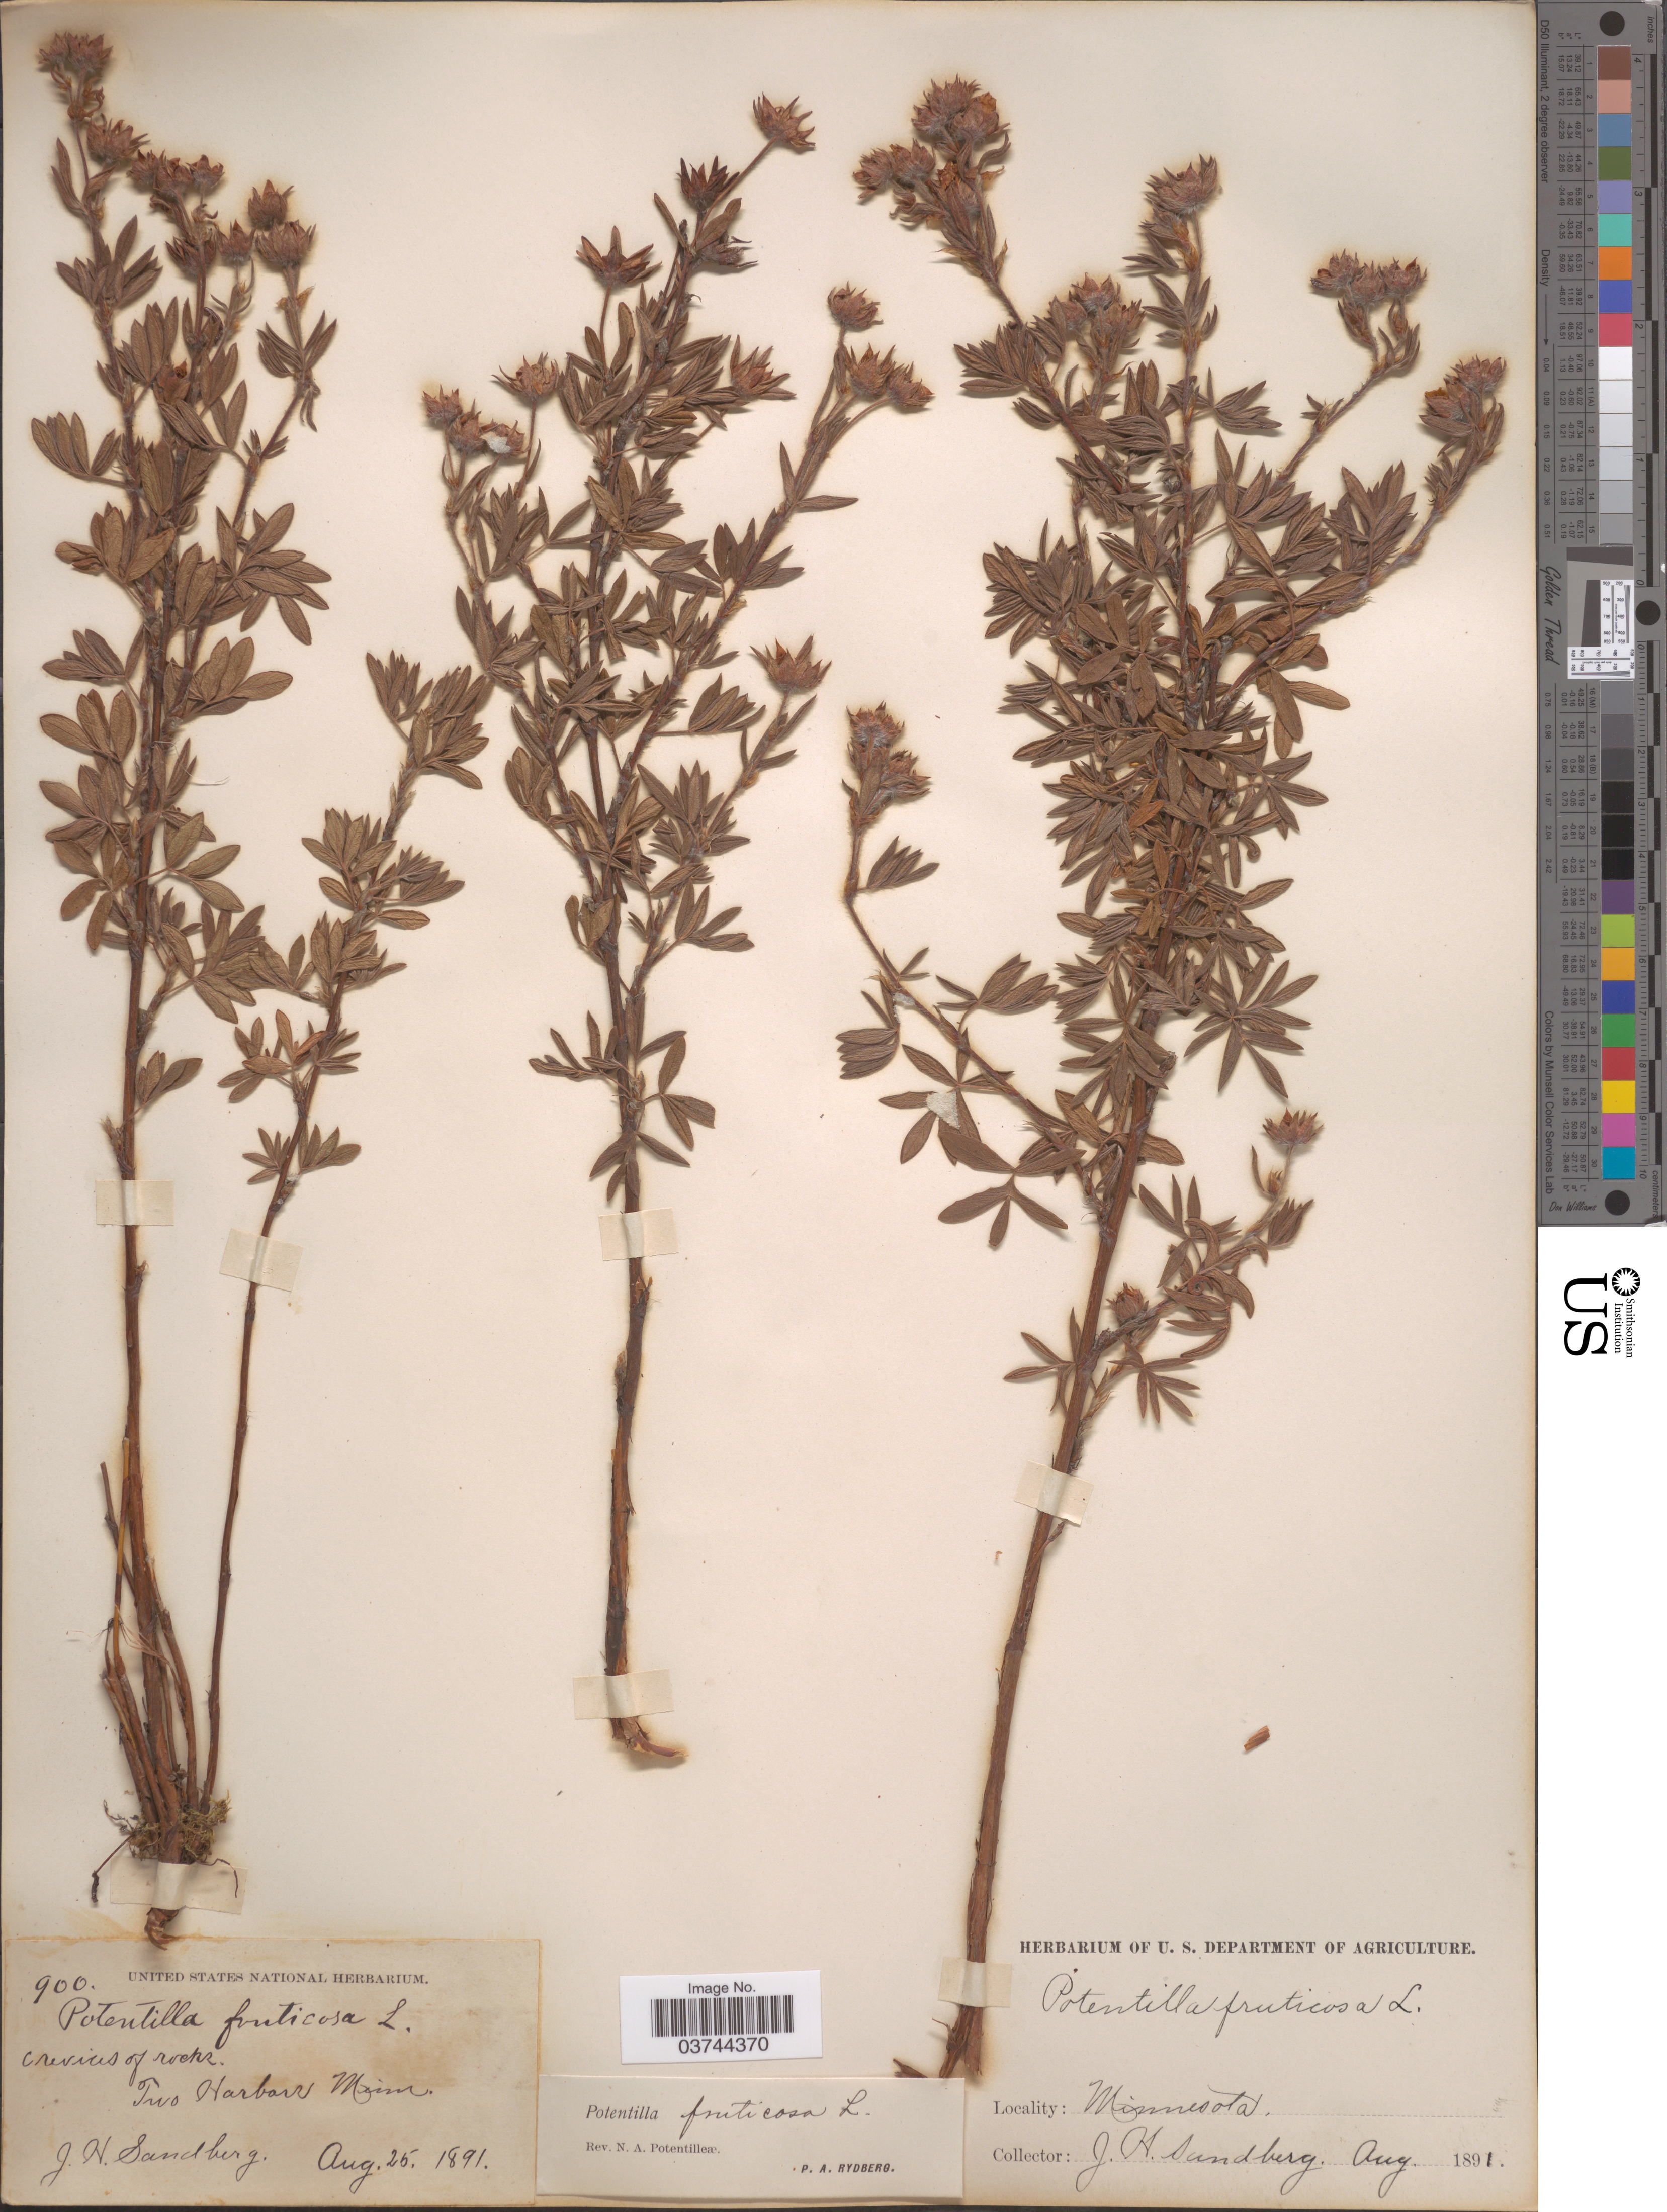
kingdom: Plantae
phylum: Tracheophyta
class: Magnoliopsida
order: Rosales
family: Rosaceae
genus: Dasiphora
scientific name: Dasiphora fruticosa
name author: (L.) Rydb.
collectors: J. H. Sandberg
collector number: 900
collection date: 1891-08-25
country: United States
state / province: Minnesota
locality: Two Harbour.